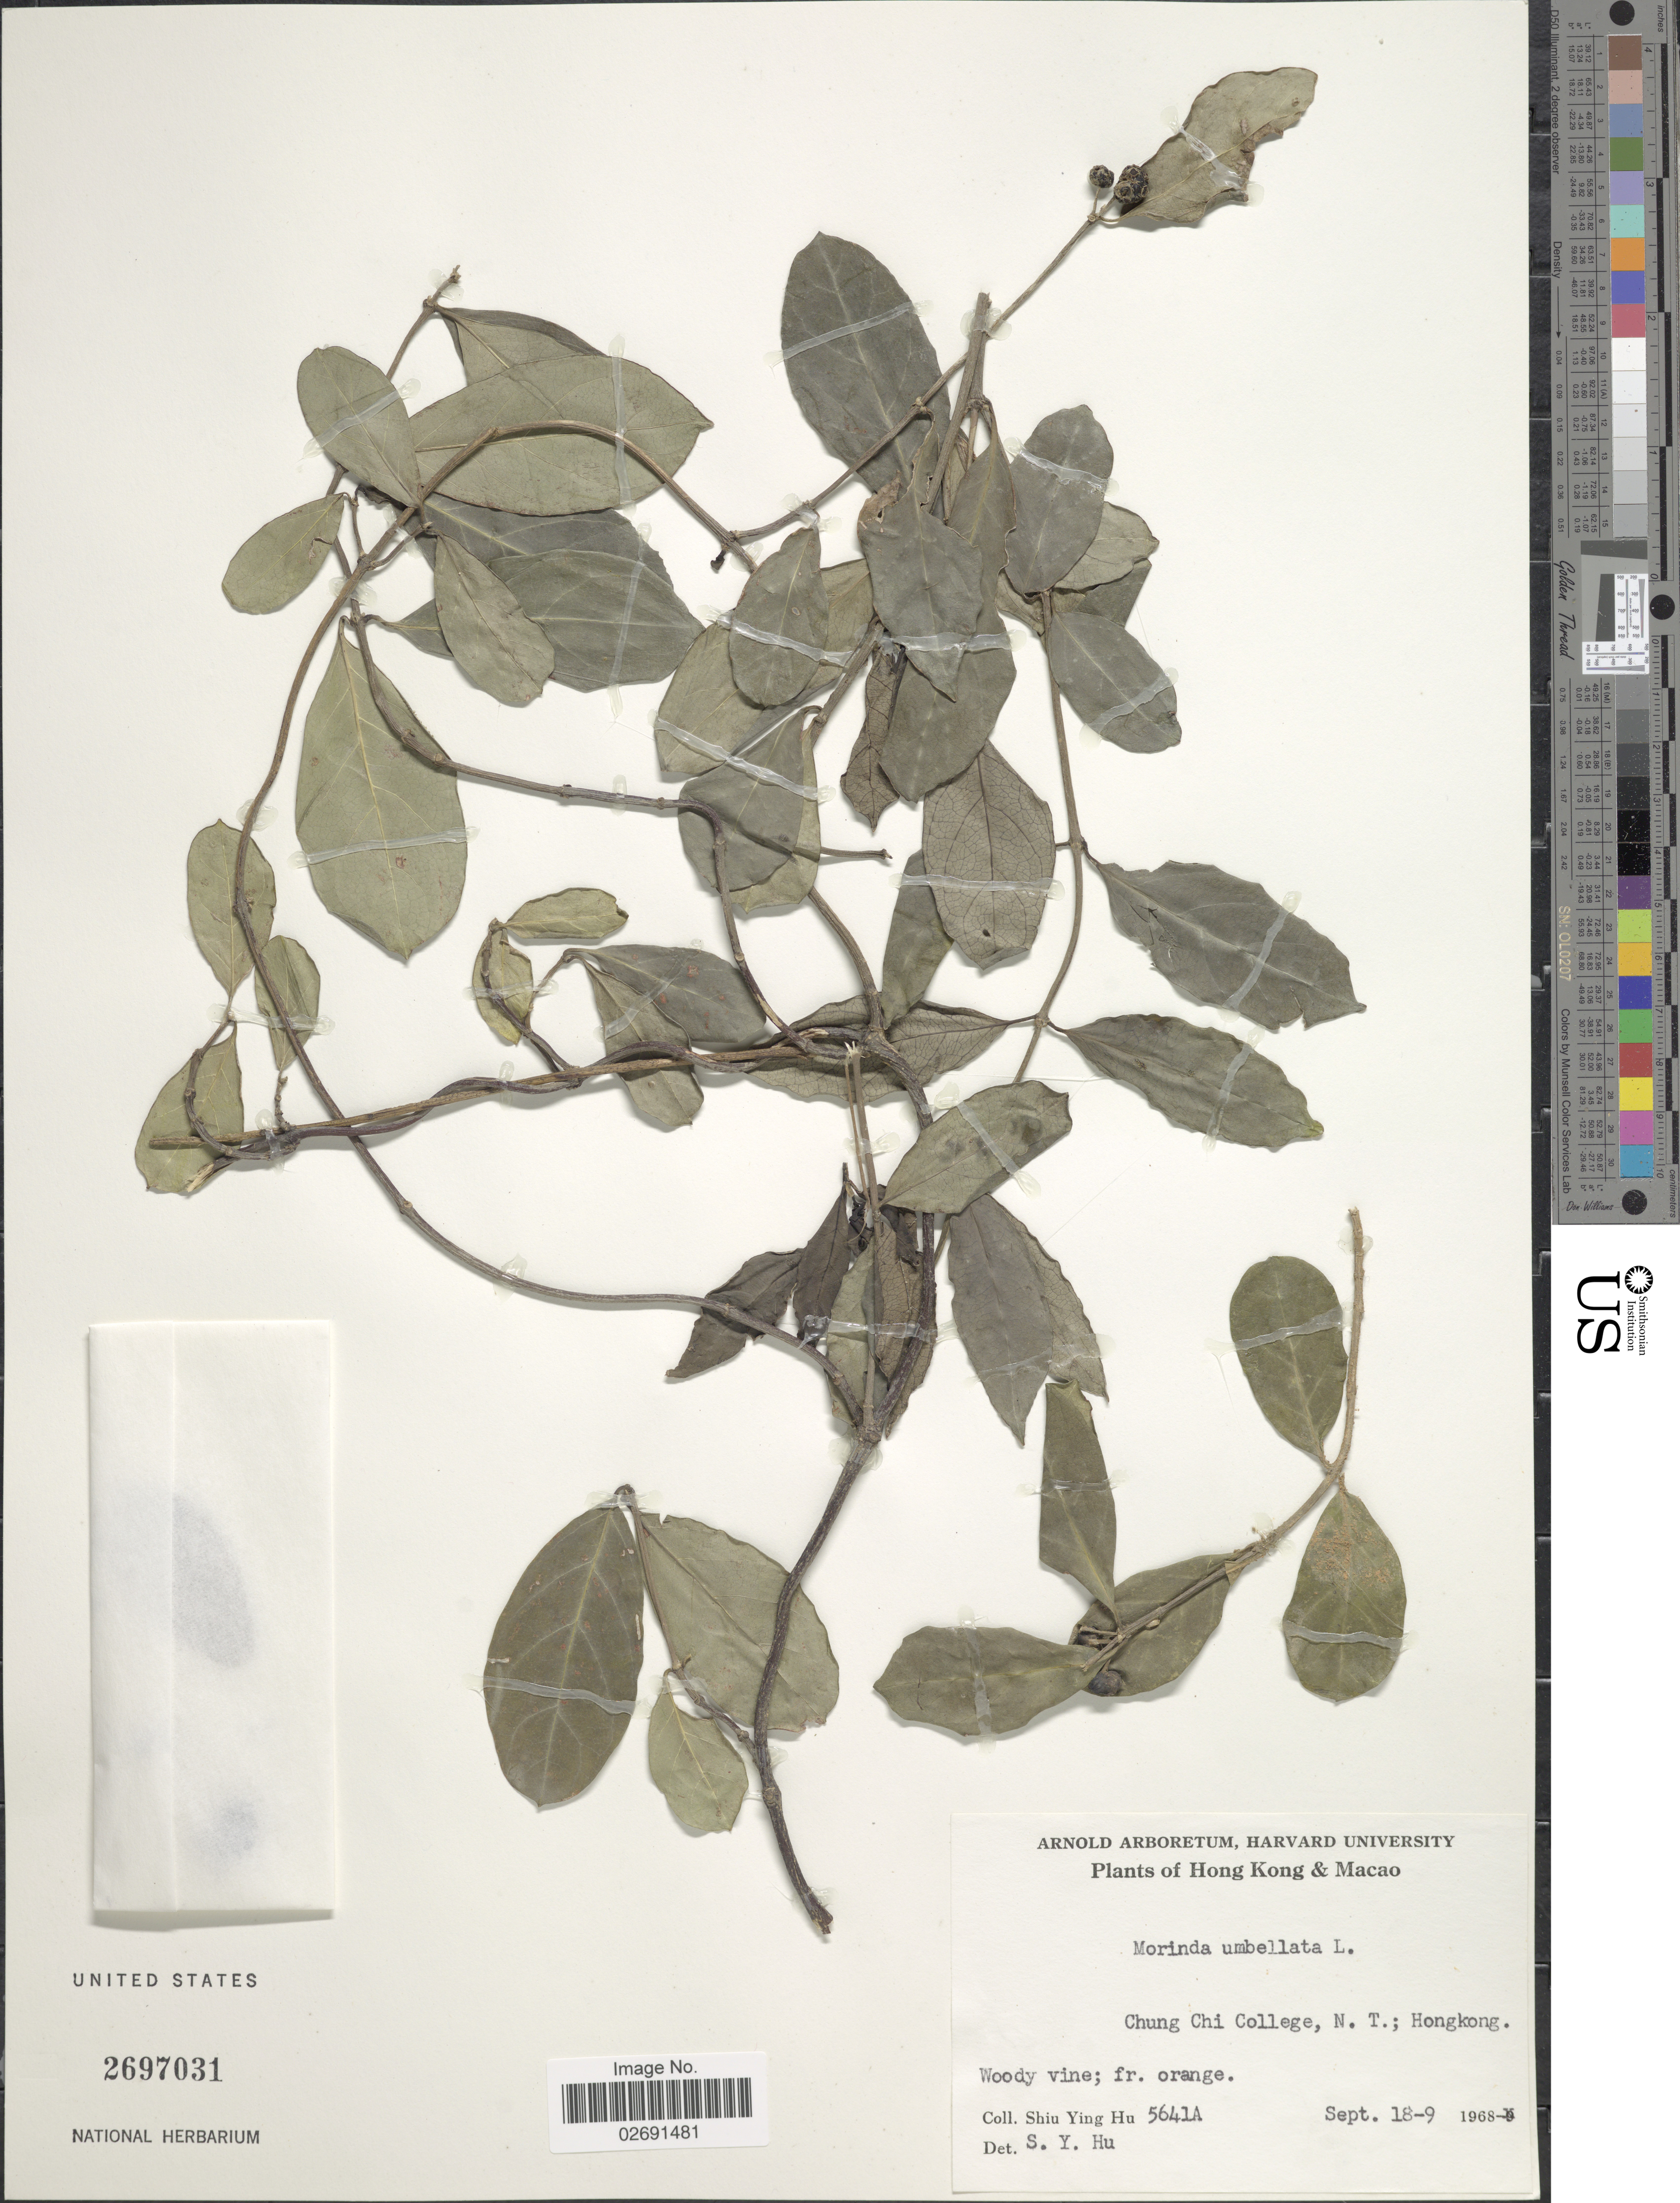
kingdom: Plantae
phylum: Tracheophyta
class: Magnoliopsida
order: Gentianales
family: Rubiaceae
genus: Gynochthodes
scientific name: Gynochthodes umbellata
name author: (L.) Razafim. & B. Bremer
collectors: S. Y. Hu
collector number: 5641A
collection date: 1968-09-18/1968-09-19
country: China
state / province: Hong Kong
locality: Hong Kong & Macao, Chung Chi College, N.T.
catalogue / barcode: US 2697031